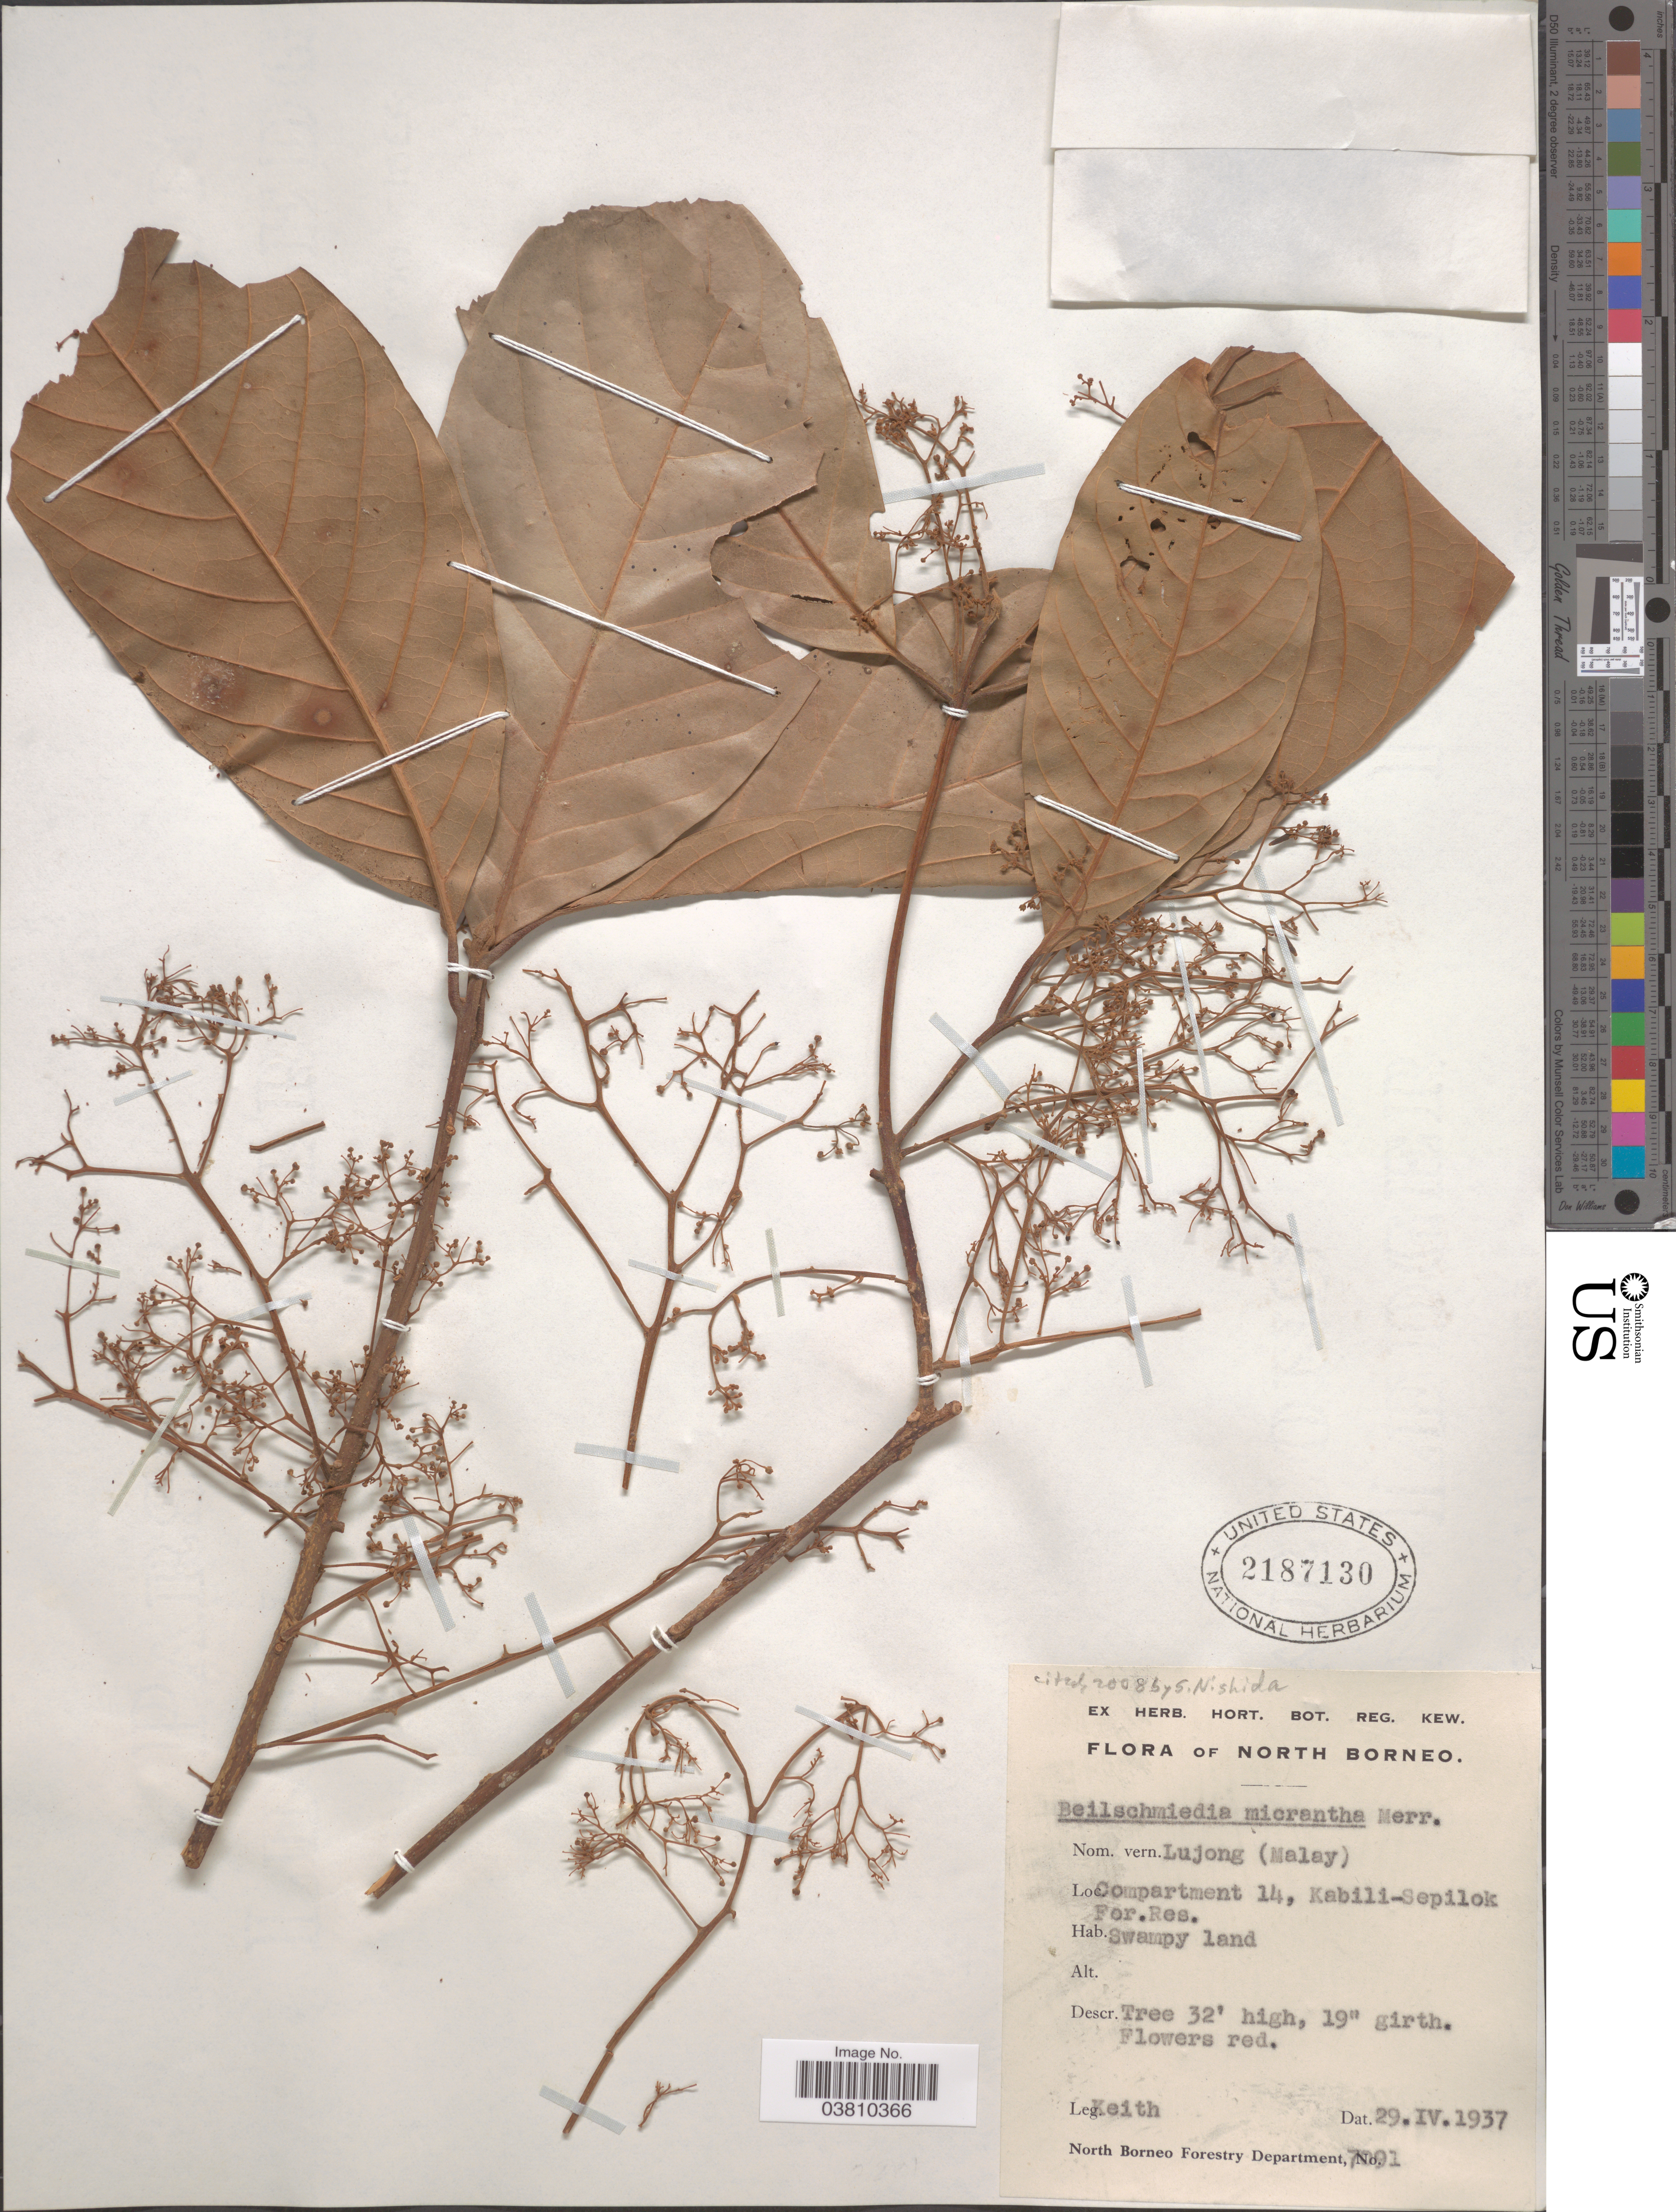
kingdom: Plantae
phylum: Tracheophyta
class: Magnoliopsida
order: Laurales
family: Lauraceae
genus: Beilschmiedia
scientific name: Beilschmiedia micrantha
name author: Merr.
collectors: -. Keith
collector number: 7091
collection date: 1937-04-29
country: Malaysia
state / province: Sabah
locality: North Borneo. Compartment 14, Kabili-Sepilok For. Res. Swampy land.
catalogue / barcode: US 2187130